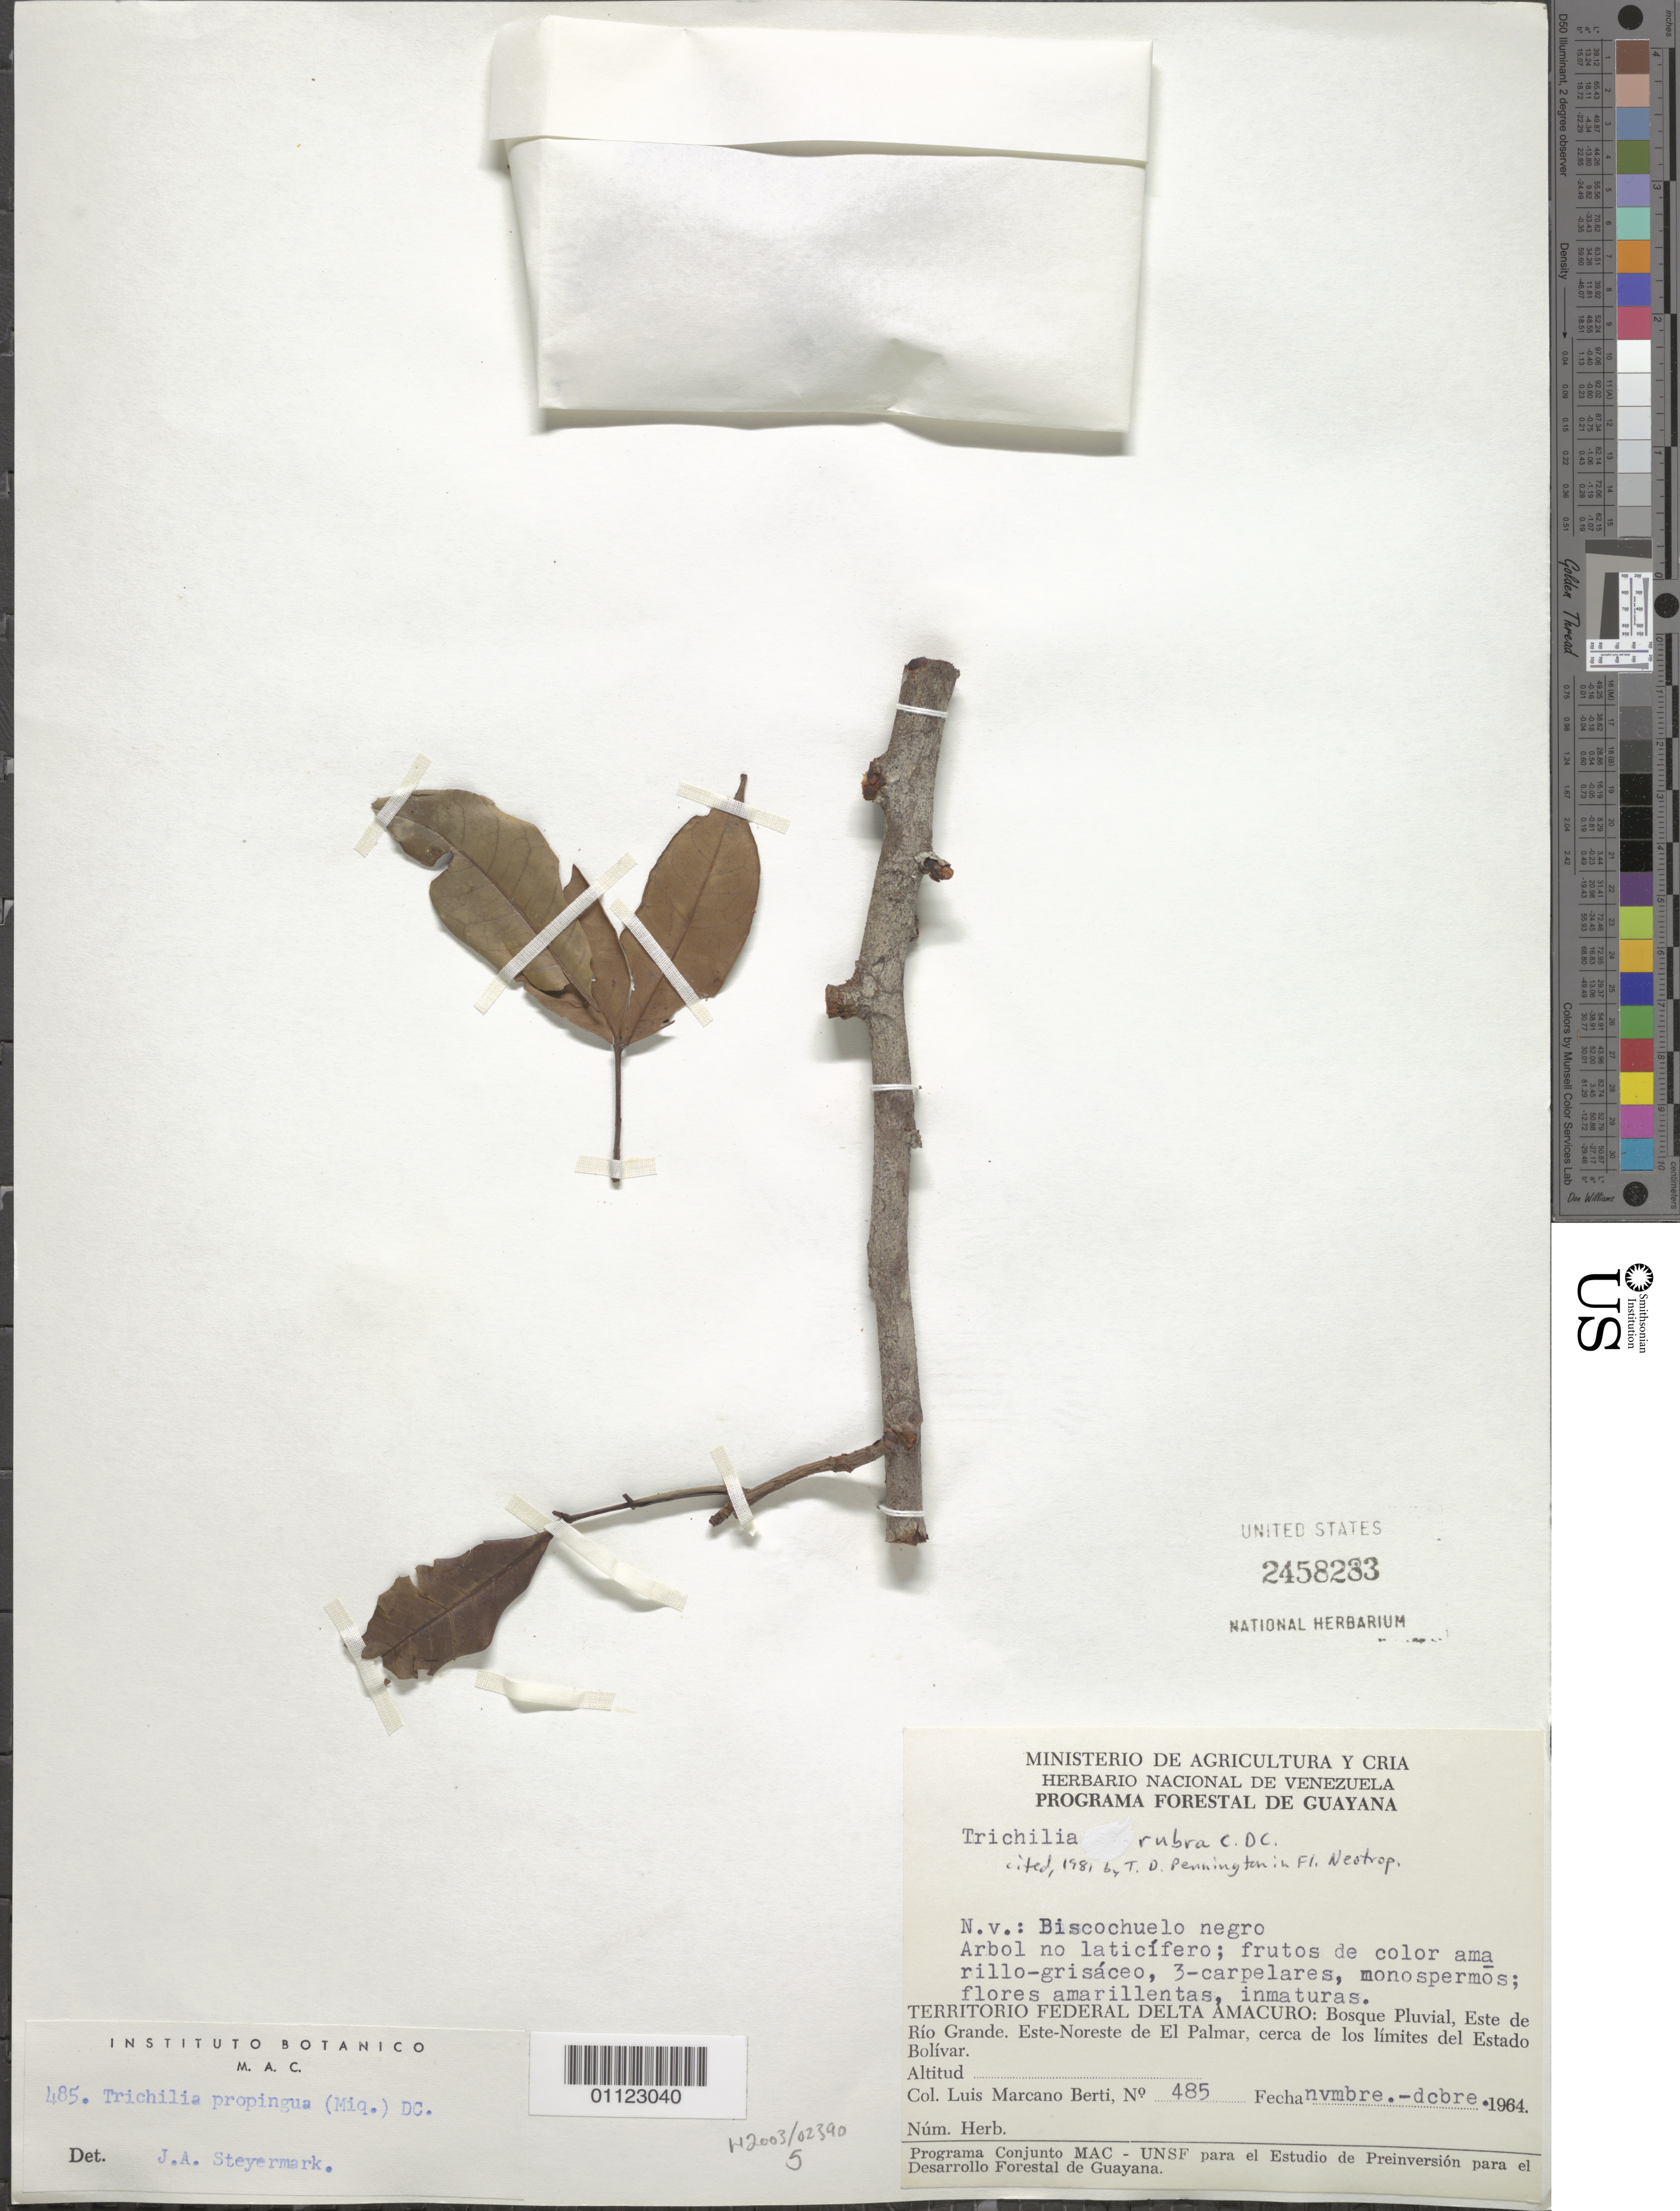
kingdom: Plantae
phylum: Tracheophyta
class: Magnoliopsida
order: Sapindales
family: Meliaceae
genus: Trichilia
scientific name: Trichilia rubra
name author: C. DC.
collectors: L. Marcano-Berti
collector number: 485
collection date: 1964-11/1964-12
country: Venezuela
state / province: Delta Amacuro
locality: Territorio Federal Delta Amacuro: Bosque Pluvial, Este de Río Grande. Este-Noreste de El Palmar, cerca de los límites del Estado Bolívar.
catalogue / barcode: US 2458283